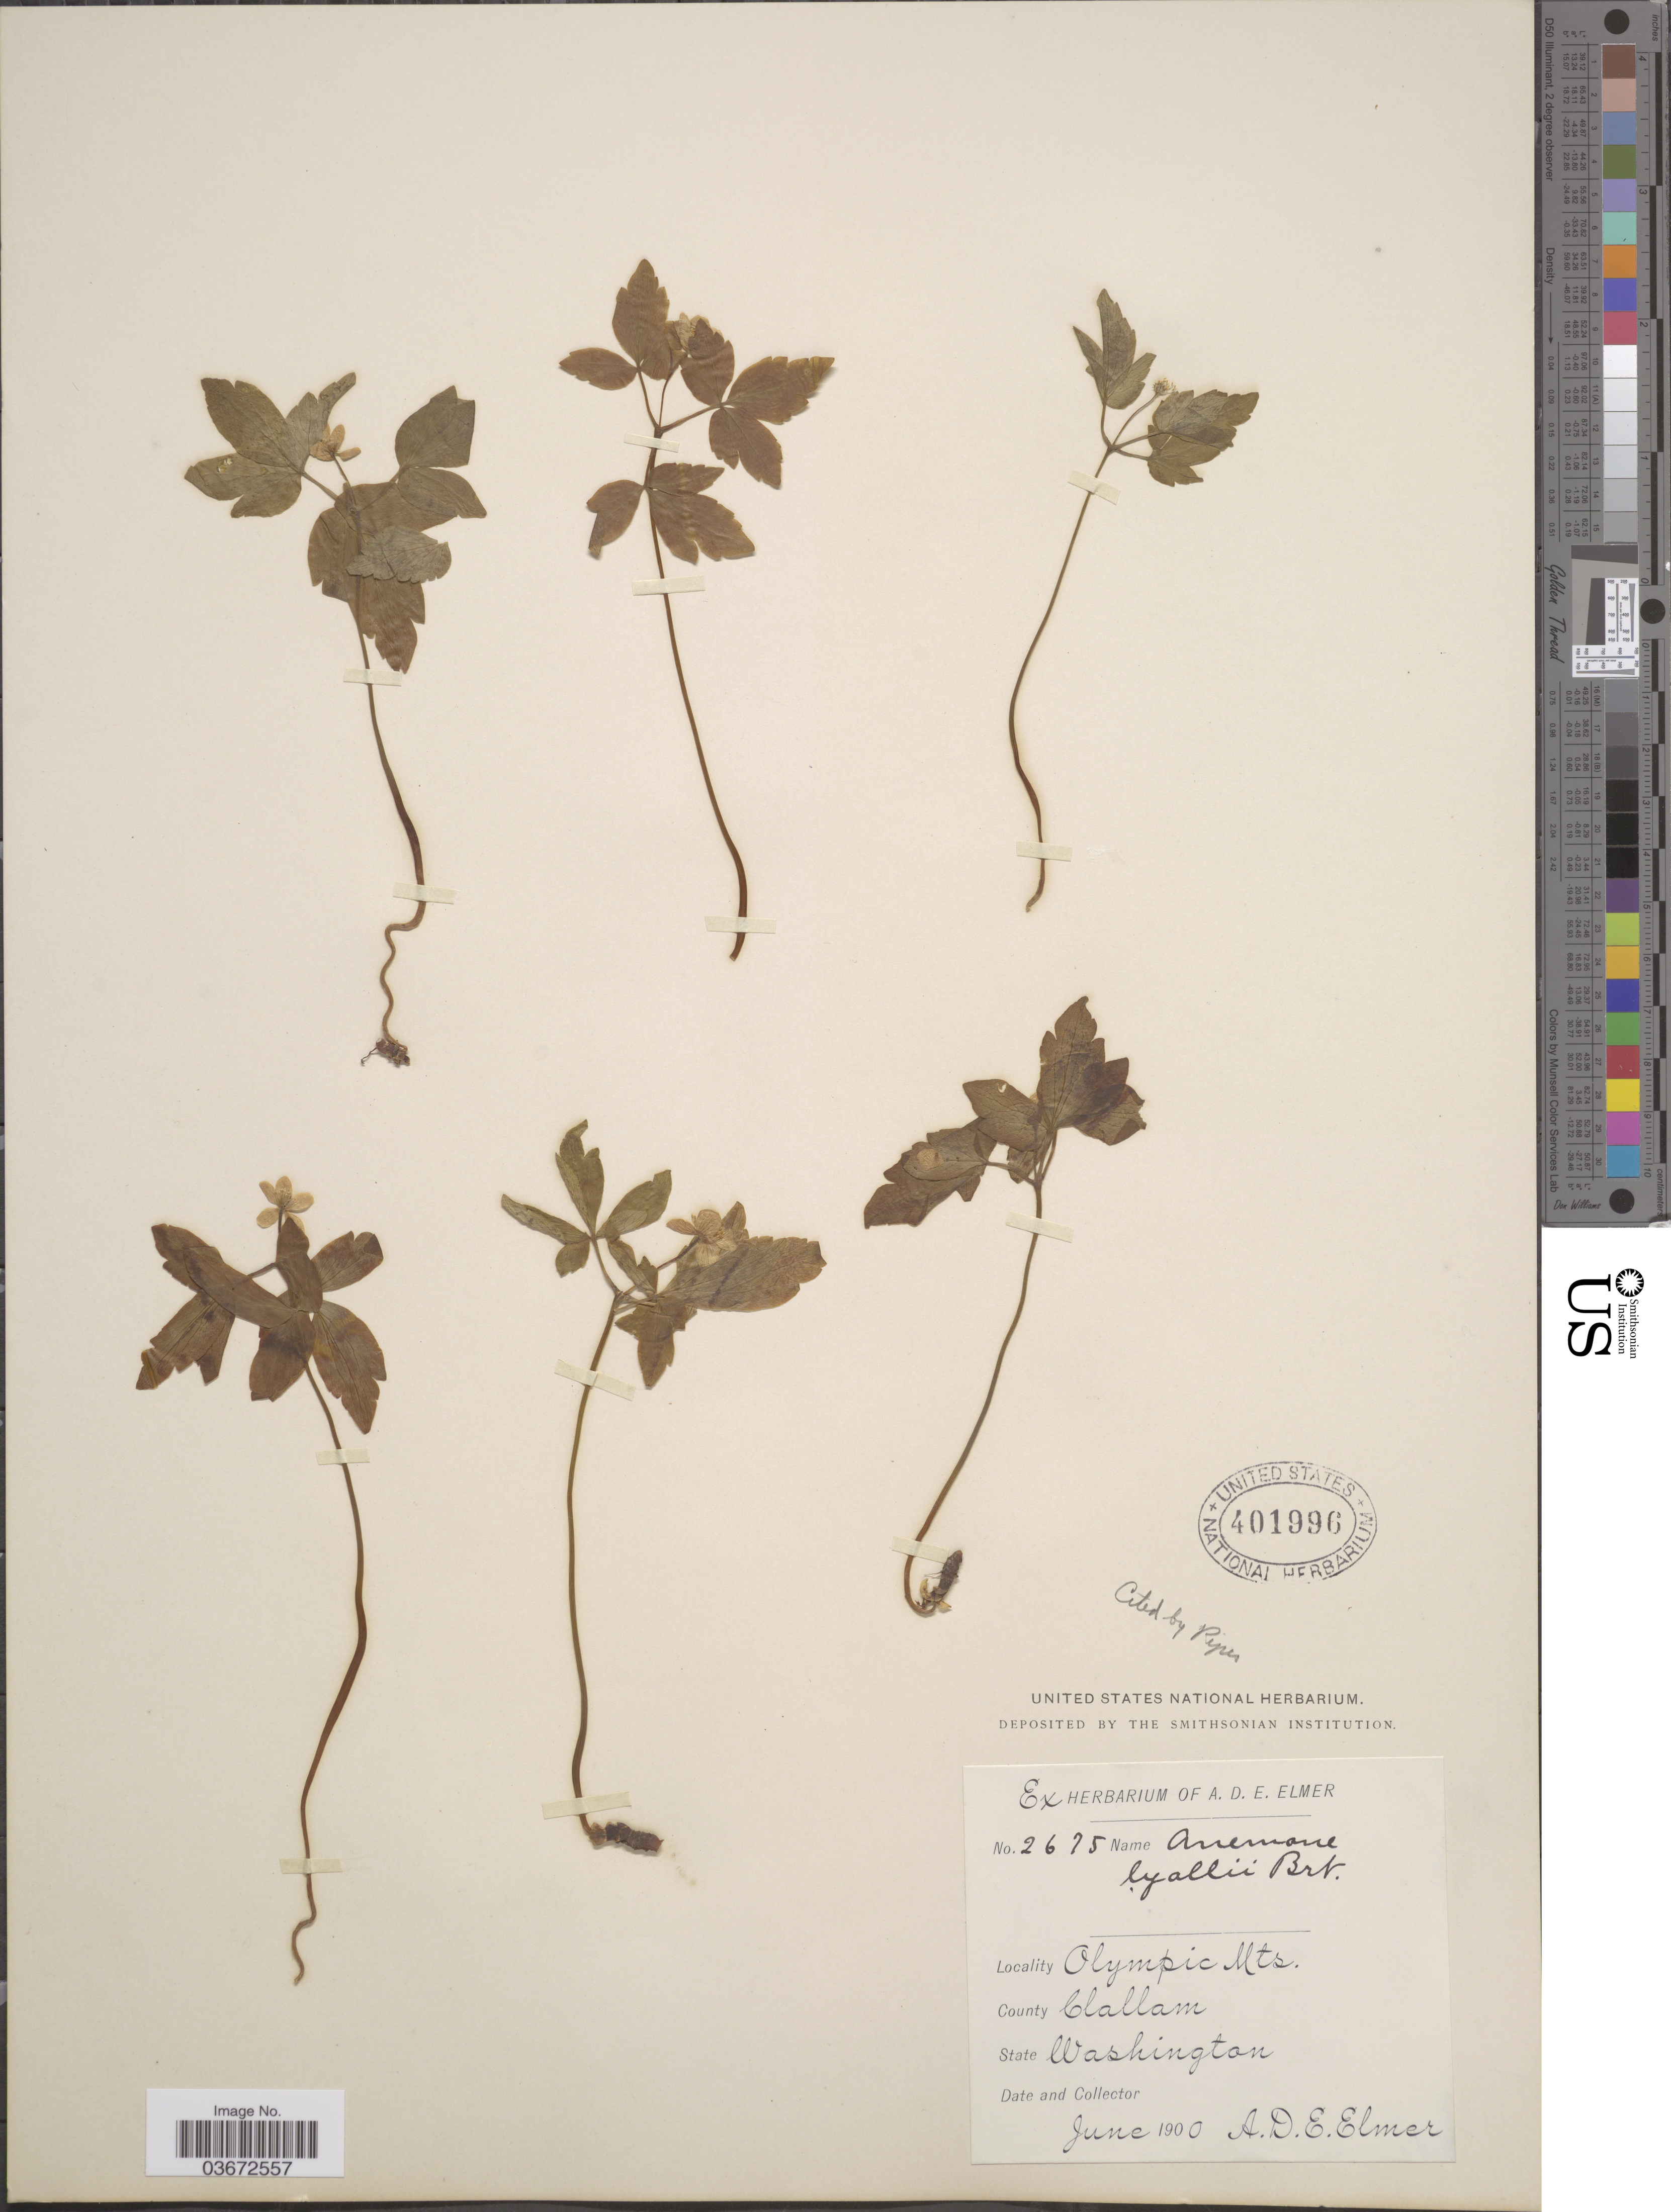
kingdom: Plantae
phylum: Tracheophyta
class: Magnoliopsida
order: Ranunculales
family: Ranunculaceae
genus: Anemone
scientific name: Anemone quinquefolia var. lyallii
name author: (L.) B.L. Rob.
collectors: A. D. E. Elmer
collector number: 2675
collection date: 1900-06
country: United States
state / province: Washington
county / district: Clallam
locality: Olympic Mts. County Clallam.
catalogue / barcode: US 401996